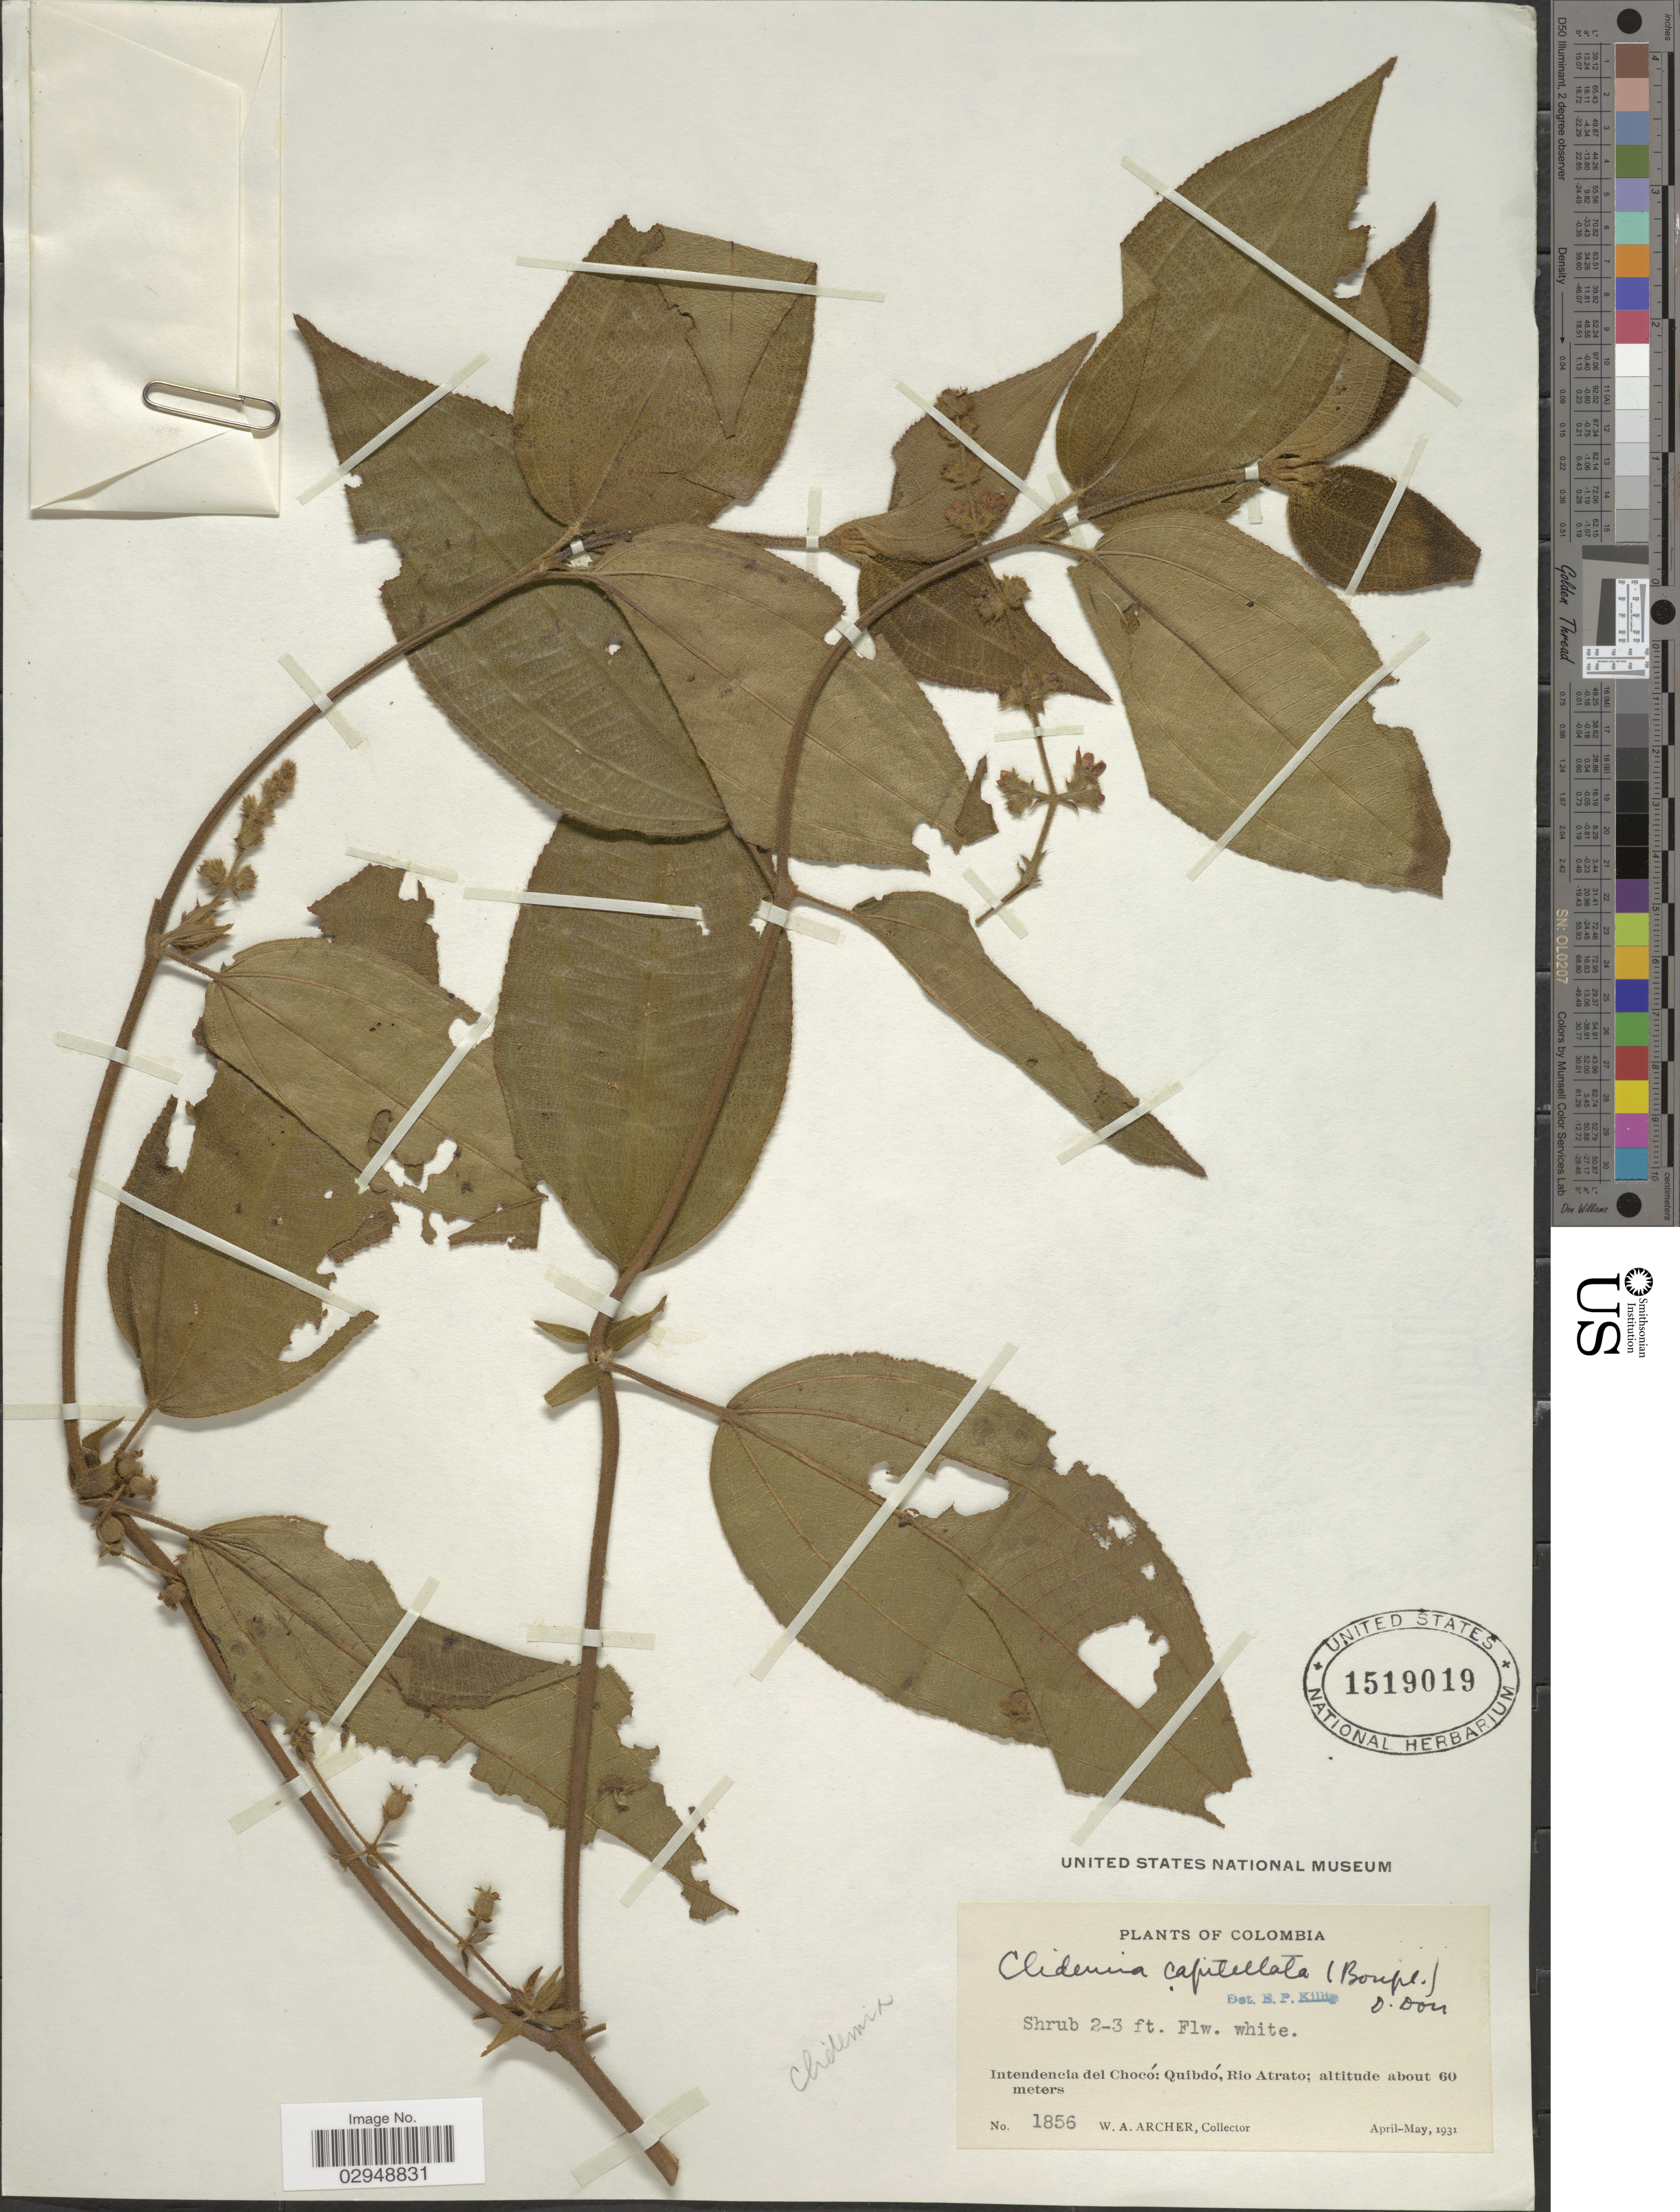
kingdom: Plantae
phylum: Tracheophyta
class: Magnoliopsida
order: Myrtales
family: Melastomataceae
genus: Clidemia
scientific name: Clidemia capitellata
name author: (Bonpl.) D. Don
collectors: W. Archer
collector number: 1856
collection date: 1931-04/1931-05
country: Colombia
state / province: Chocó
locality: Intendencia del Chocó: Quibdó, Rio Atrato.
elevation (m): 60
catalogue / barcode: US 1519019